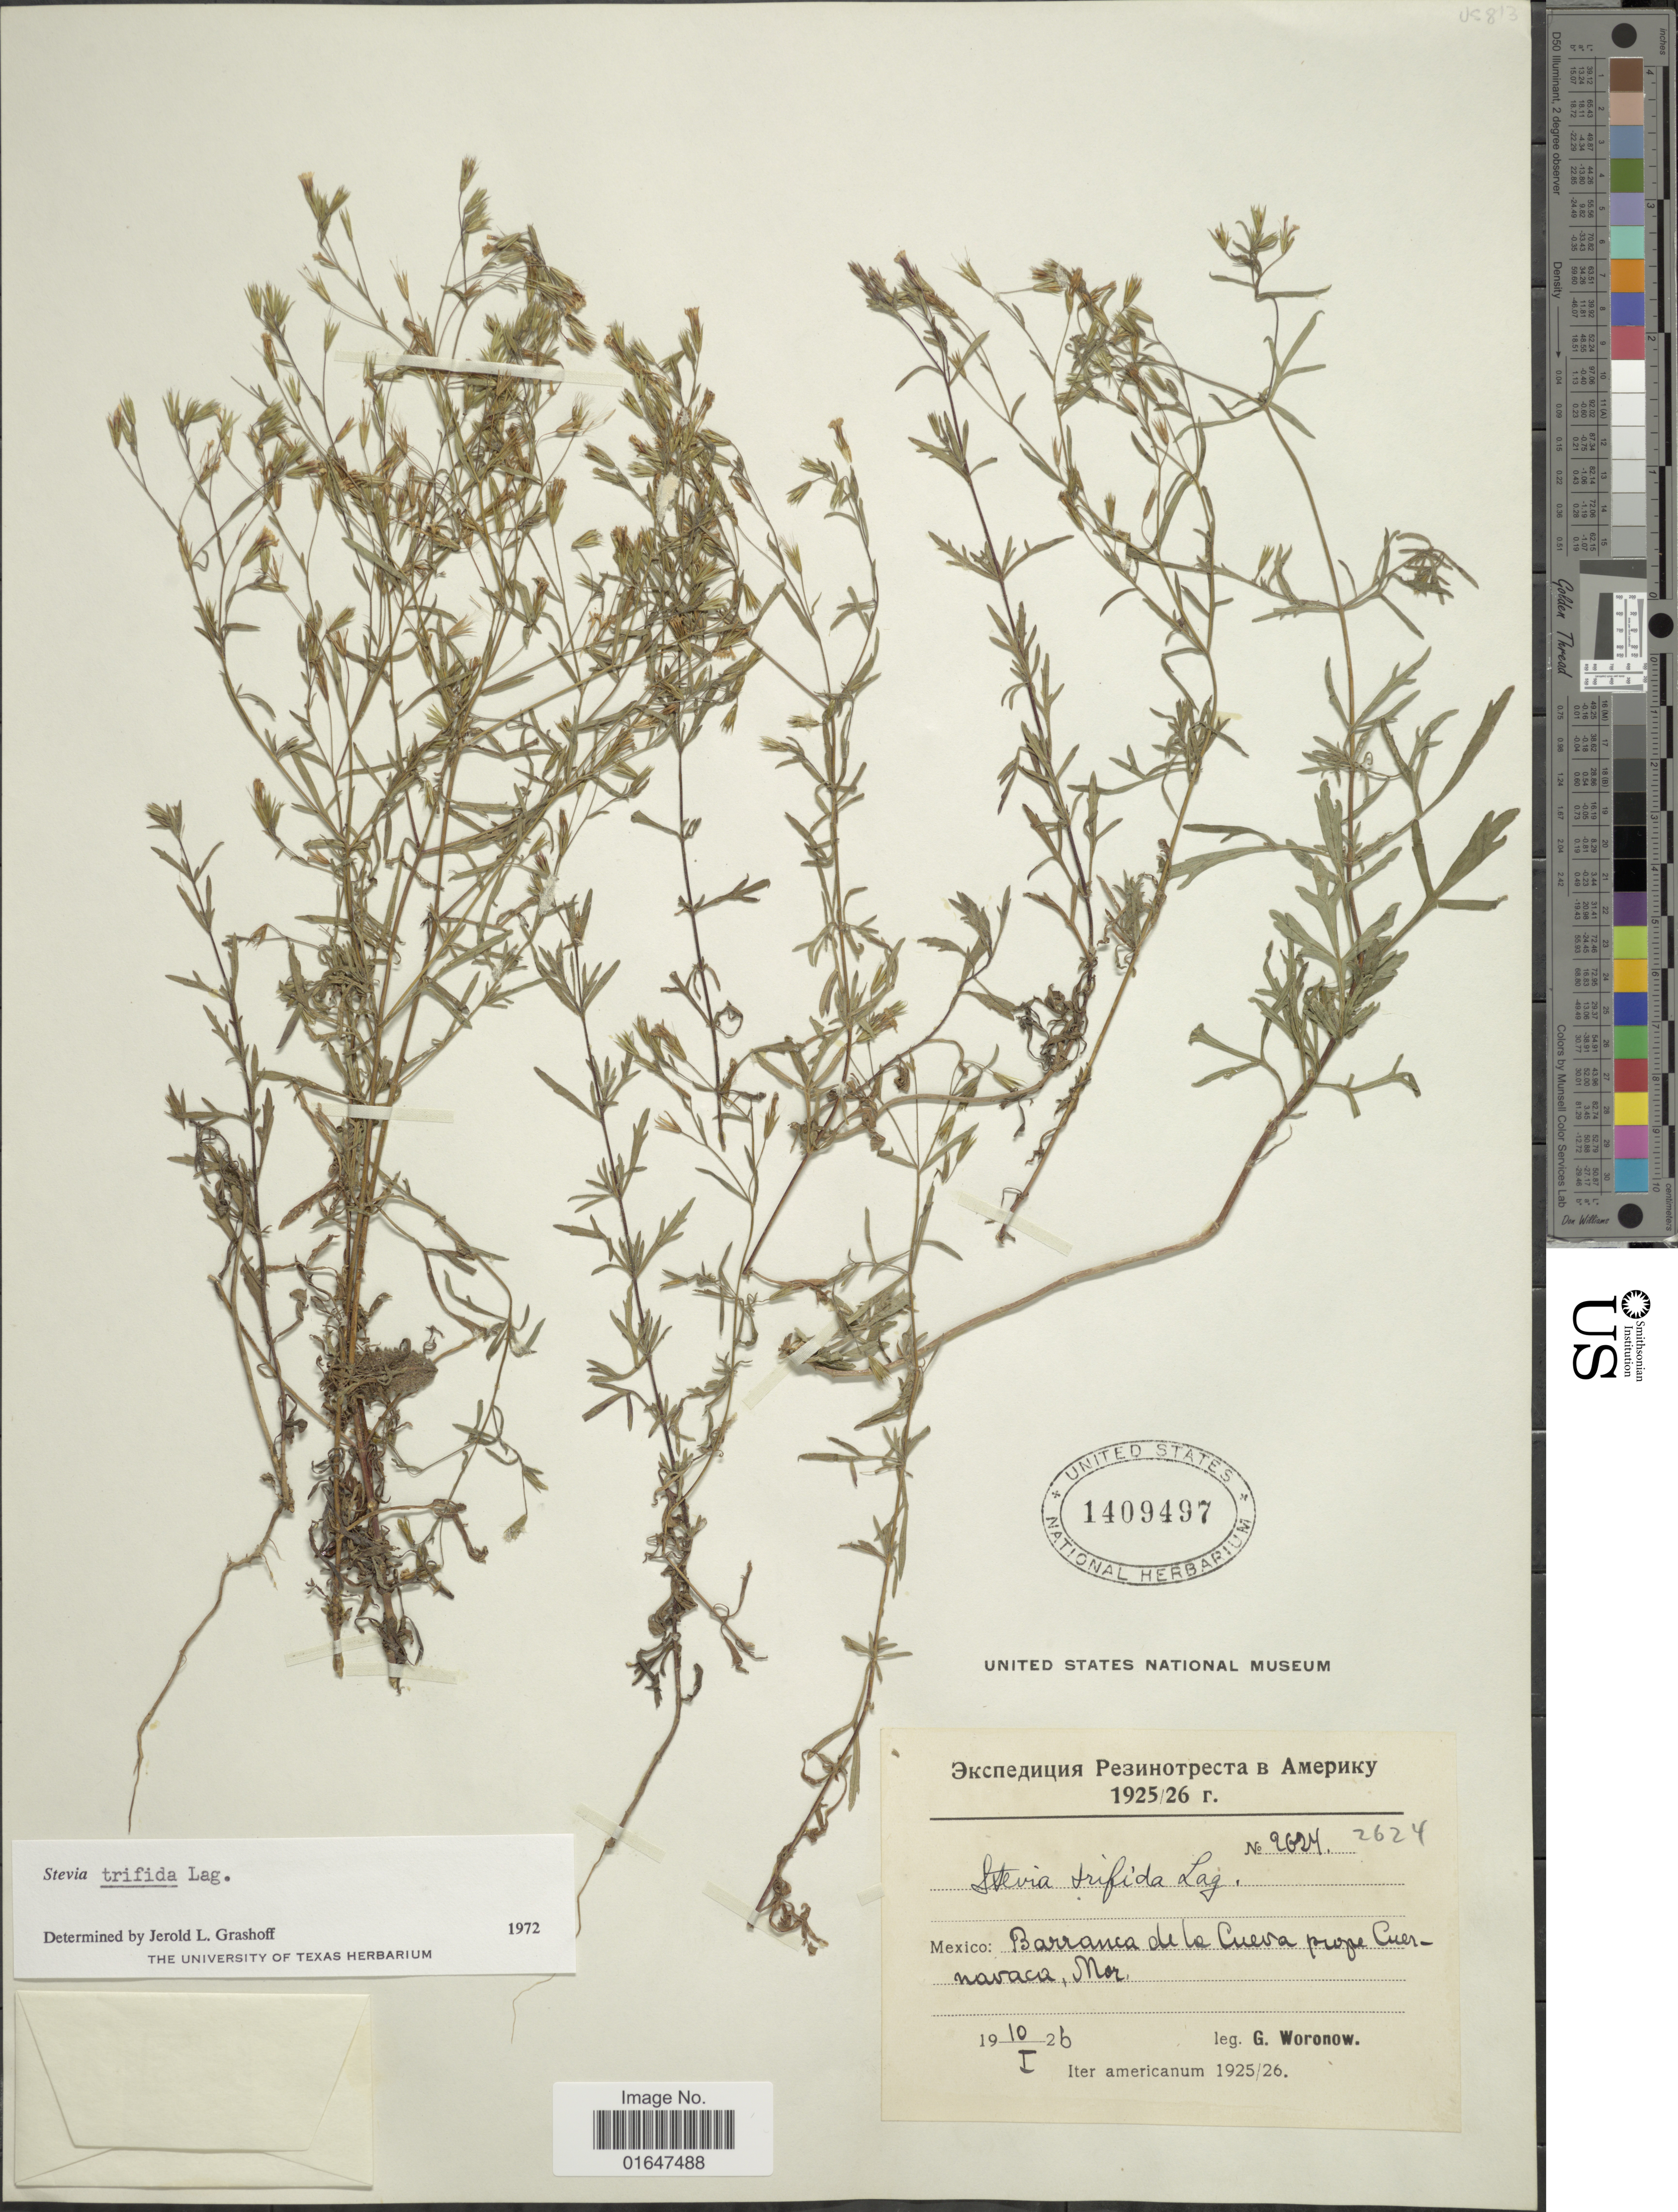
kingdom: Plantae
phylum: Tracheophyta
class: Magnoliopsida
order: Asterales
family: Asteraceae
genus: Stevia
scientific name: Stevia trifida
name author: Lag.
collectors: G. Woronow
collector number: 2624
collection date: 1926-01-10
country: Mexico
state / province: Morelos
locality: Barranca de la Cueva prope Cuernavaca, Mor.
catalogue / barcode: US 1409497